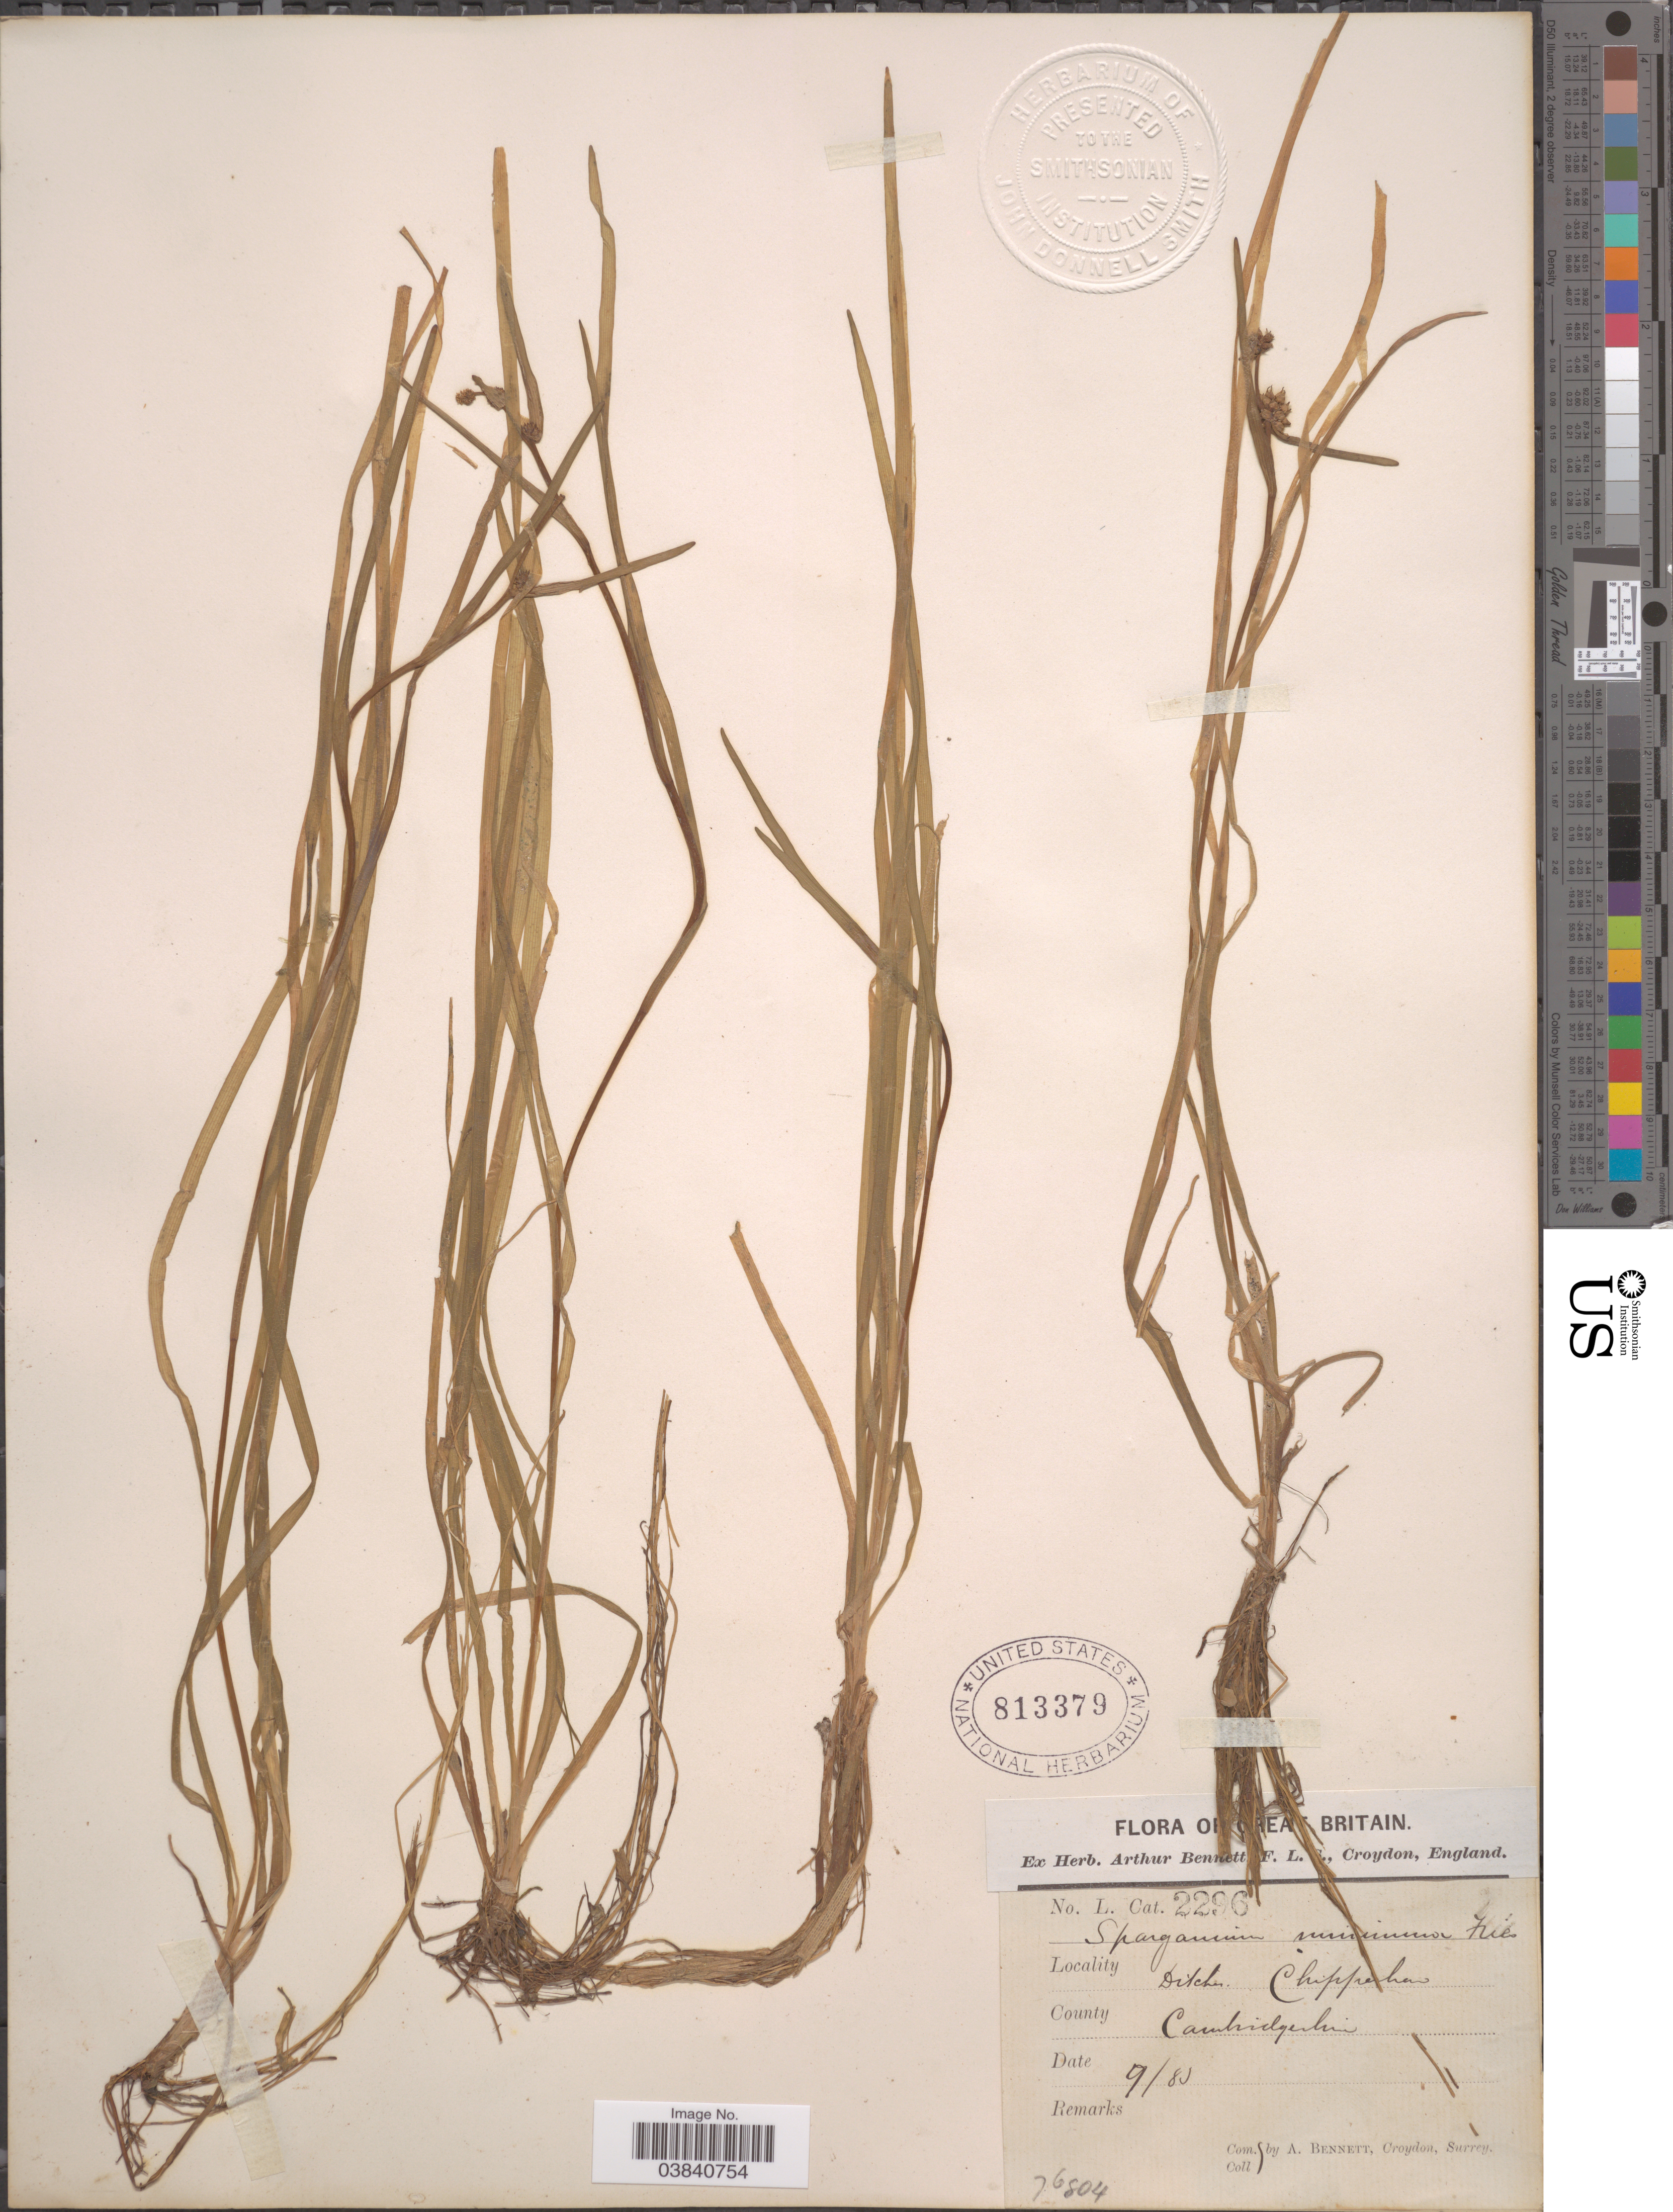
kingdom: Plantae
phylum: Tracheophyta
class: Liliopsida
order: Poales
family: Typhaceae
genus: Sparganium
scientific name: Sparganium minimum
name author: Wallr.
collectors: A. Bennett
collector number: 76804?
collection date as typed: Transcribed d/m/y: /9/83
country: United Kingdom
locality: Great Britain. Ditches. Chippehan. County Cambridgeshire.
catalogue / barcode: US 813379